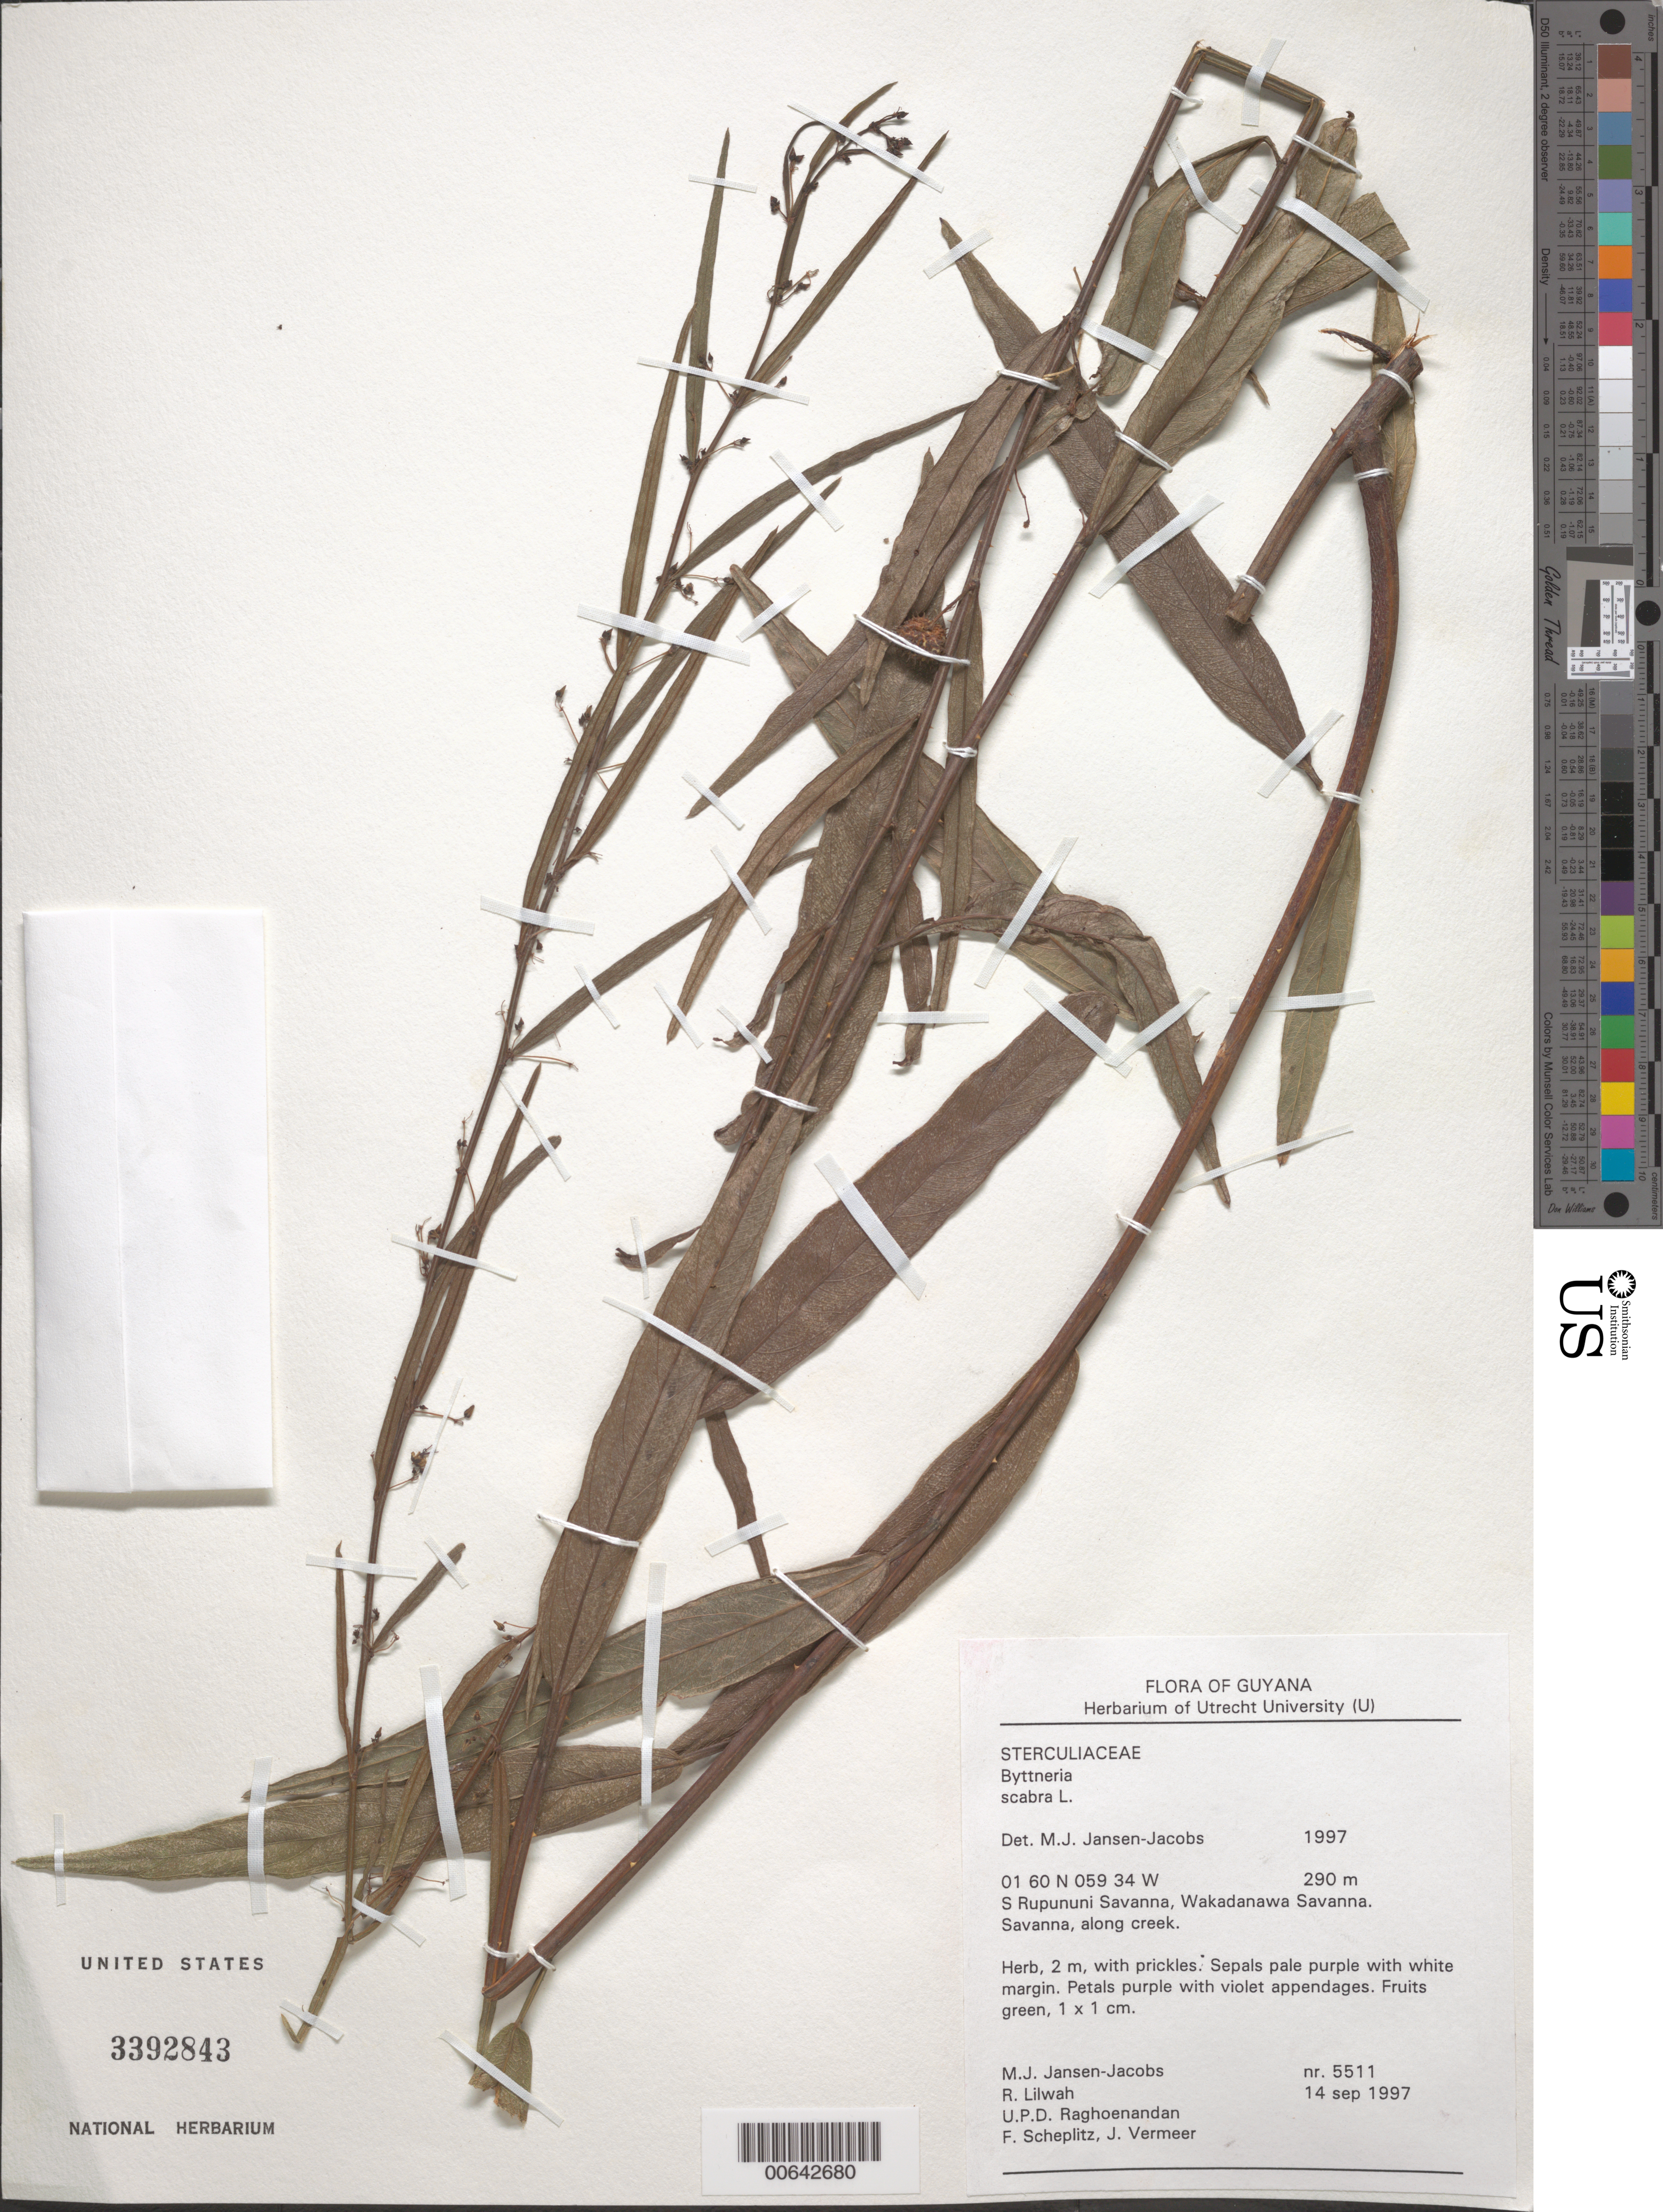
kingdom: Plantae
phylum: Tracheophyta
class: Magnoliopsida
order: Malvales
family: Malvaceae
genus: Byttneria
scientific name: Byttneria scabra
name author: L.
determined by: Jansen-Jacobs, M. J., (U), Nationaal Herbarium Nederland, Utrecht University branch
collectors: M. J. Jansen-Jacobs, R. Lilwah, U. Raghoenandan, F. Scheplitz & J. Vermeer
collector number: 5511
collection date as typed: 14-Sep-97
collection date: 1997-09-14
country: Guyana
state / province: U. Takutu-U. Essequibo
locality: S. Rupununi savanna, Wakadanawa Savanna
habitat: Savanna along creek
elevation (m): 290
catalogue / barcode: US 3392843